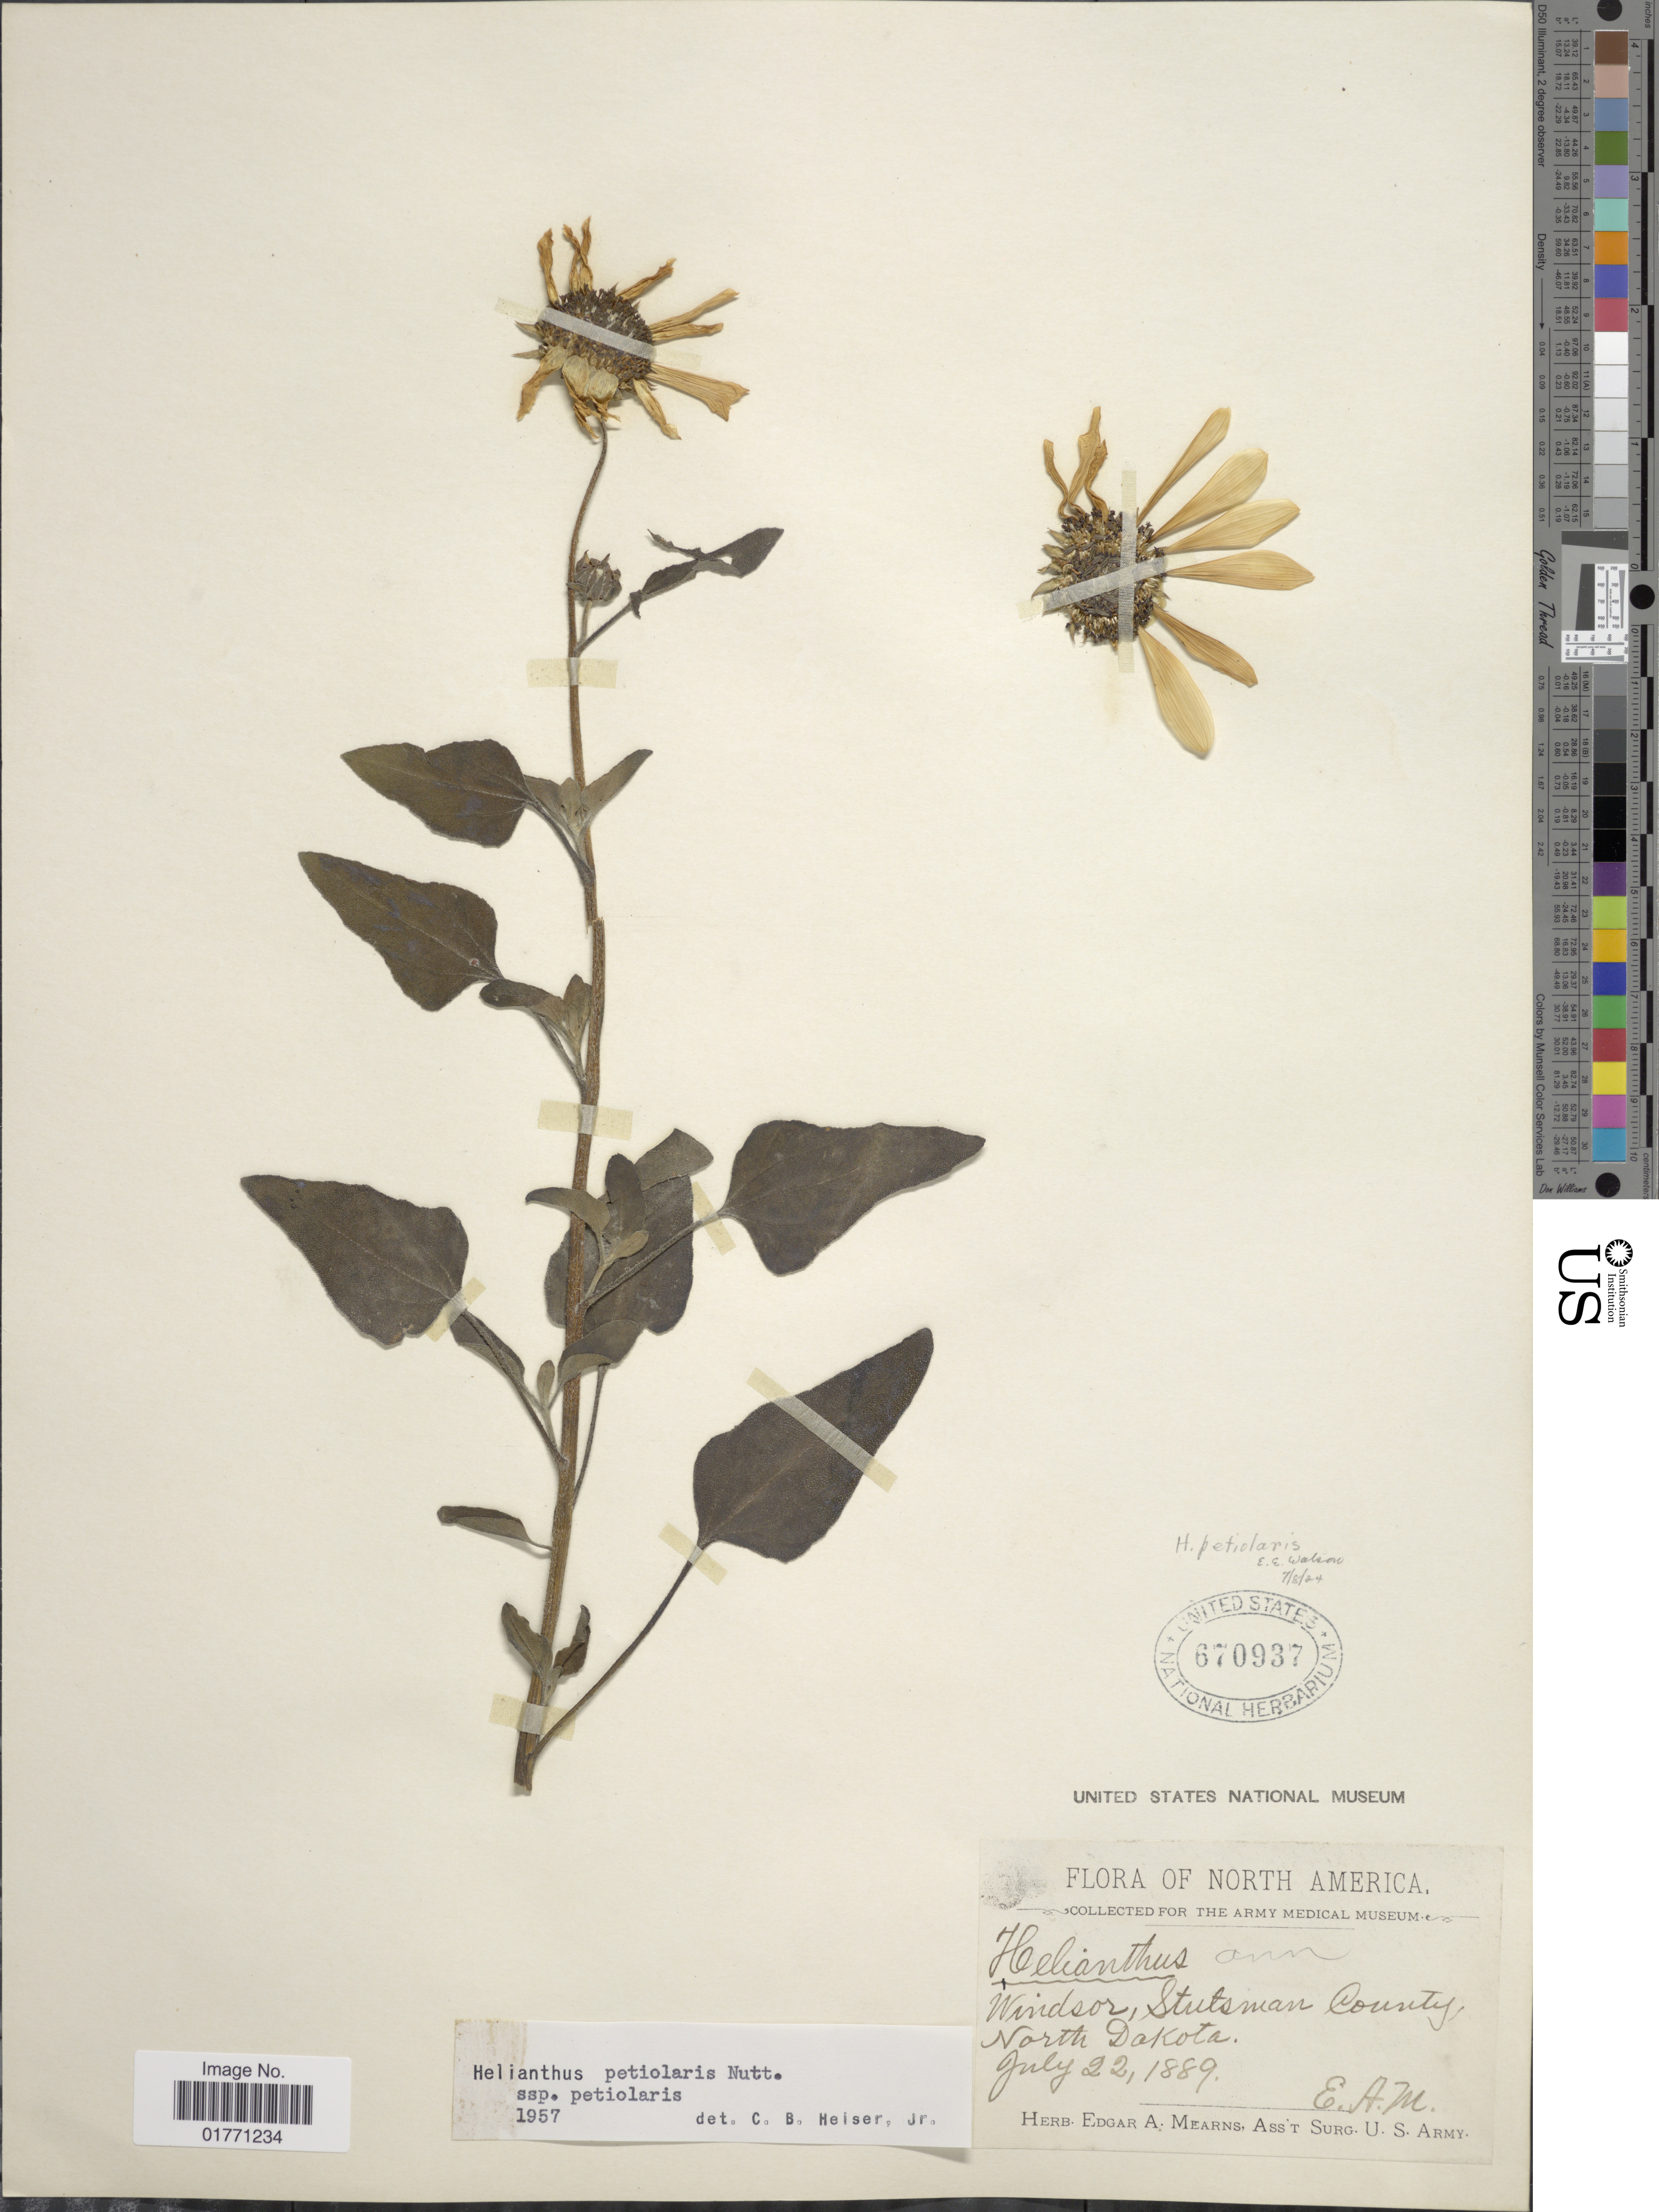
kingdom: Plantae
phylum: Tracheophyta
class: Magnoliopsida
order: Asterales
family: Asteraceae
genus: Helianthus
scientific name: Helianthus petiolaris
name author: Nutt.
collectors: E. A. Mearns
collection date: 1889-07-22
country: United States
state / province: North Dakota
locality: Windsor, Stutsman County.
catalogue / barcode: US 670937